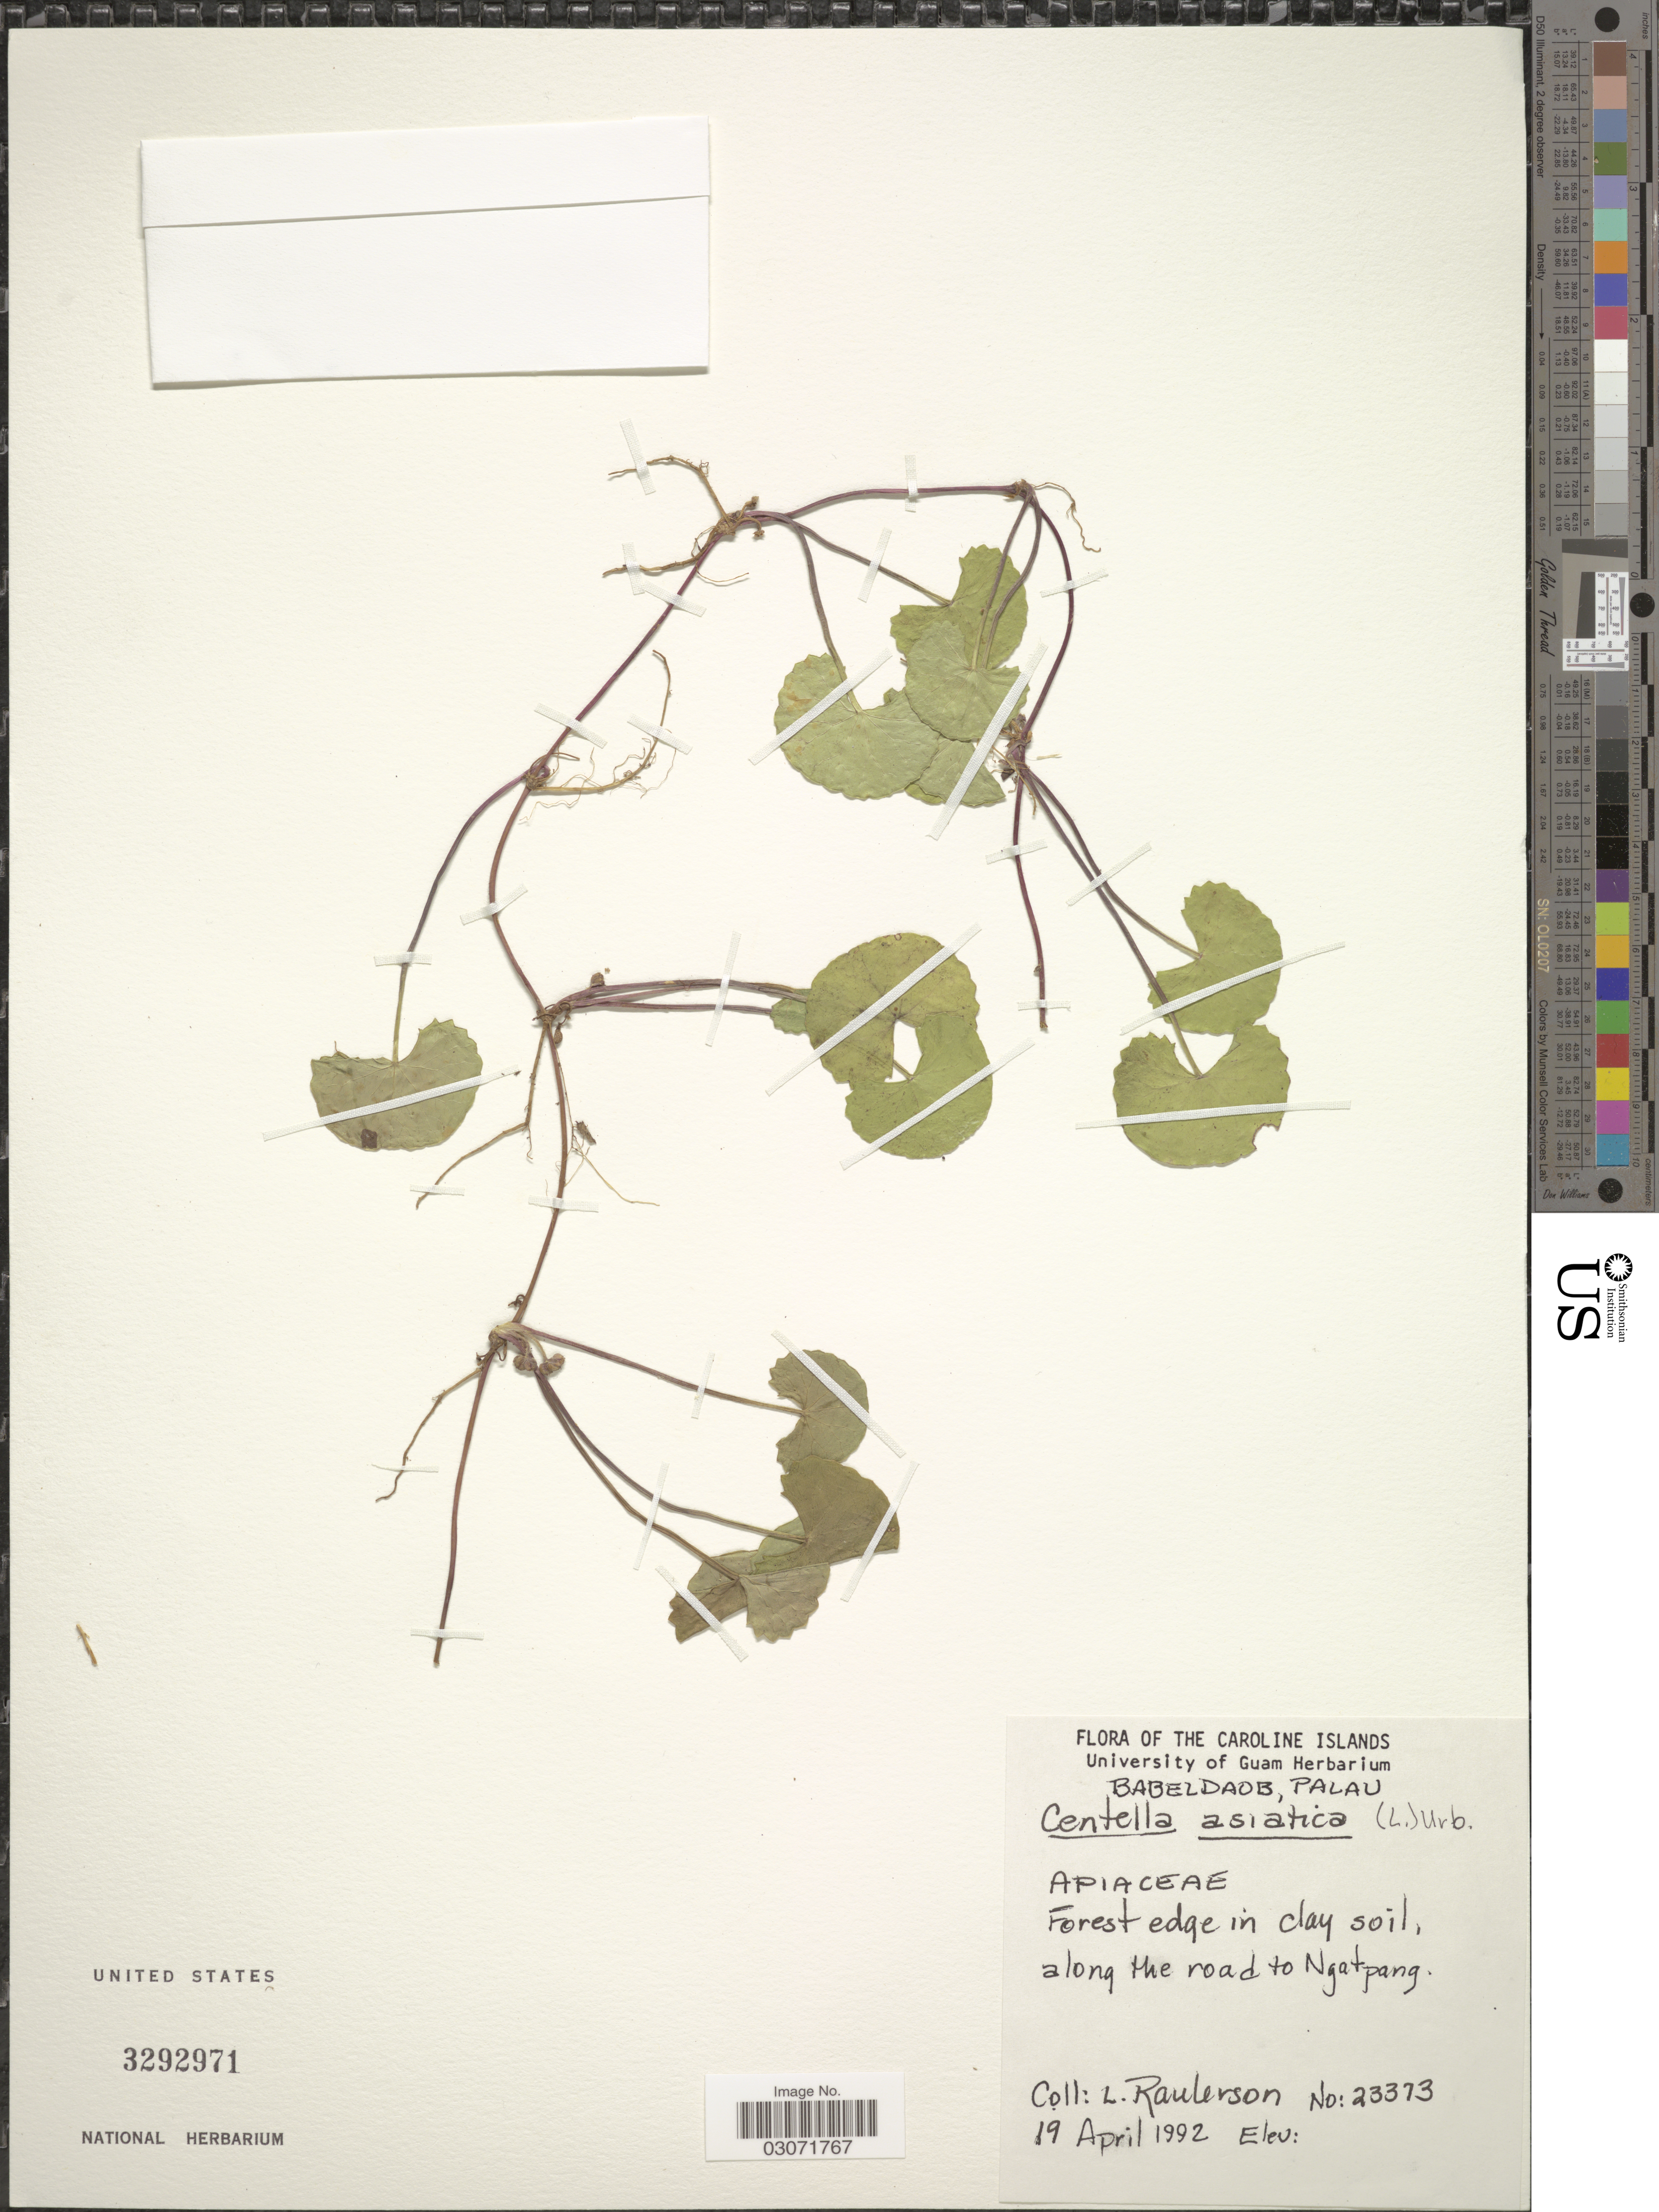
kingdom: Plantae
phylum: Tracheophyta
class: Magnoliopsida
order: Apiales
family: Apiaceae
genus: Centella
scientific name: Centella asiatica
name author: (L.) Urb.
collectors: L. Raulerson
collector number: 23373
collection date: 1992-04-19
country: Palau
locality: The Caroline Islands. Babeldaob. Forest edge in clay soil, along the road to Ngatpang.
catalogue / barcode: US 3292971